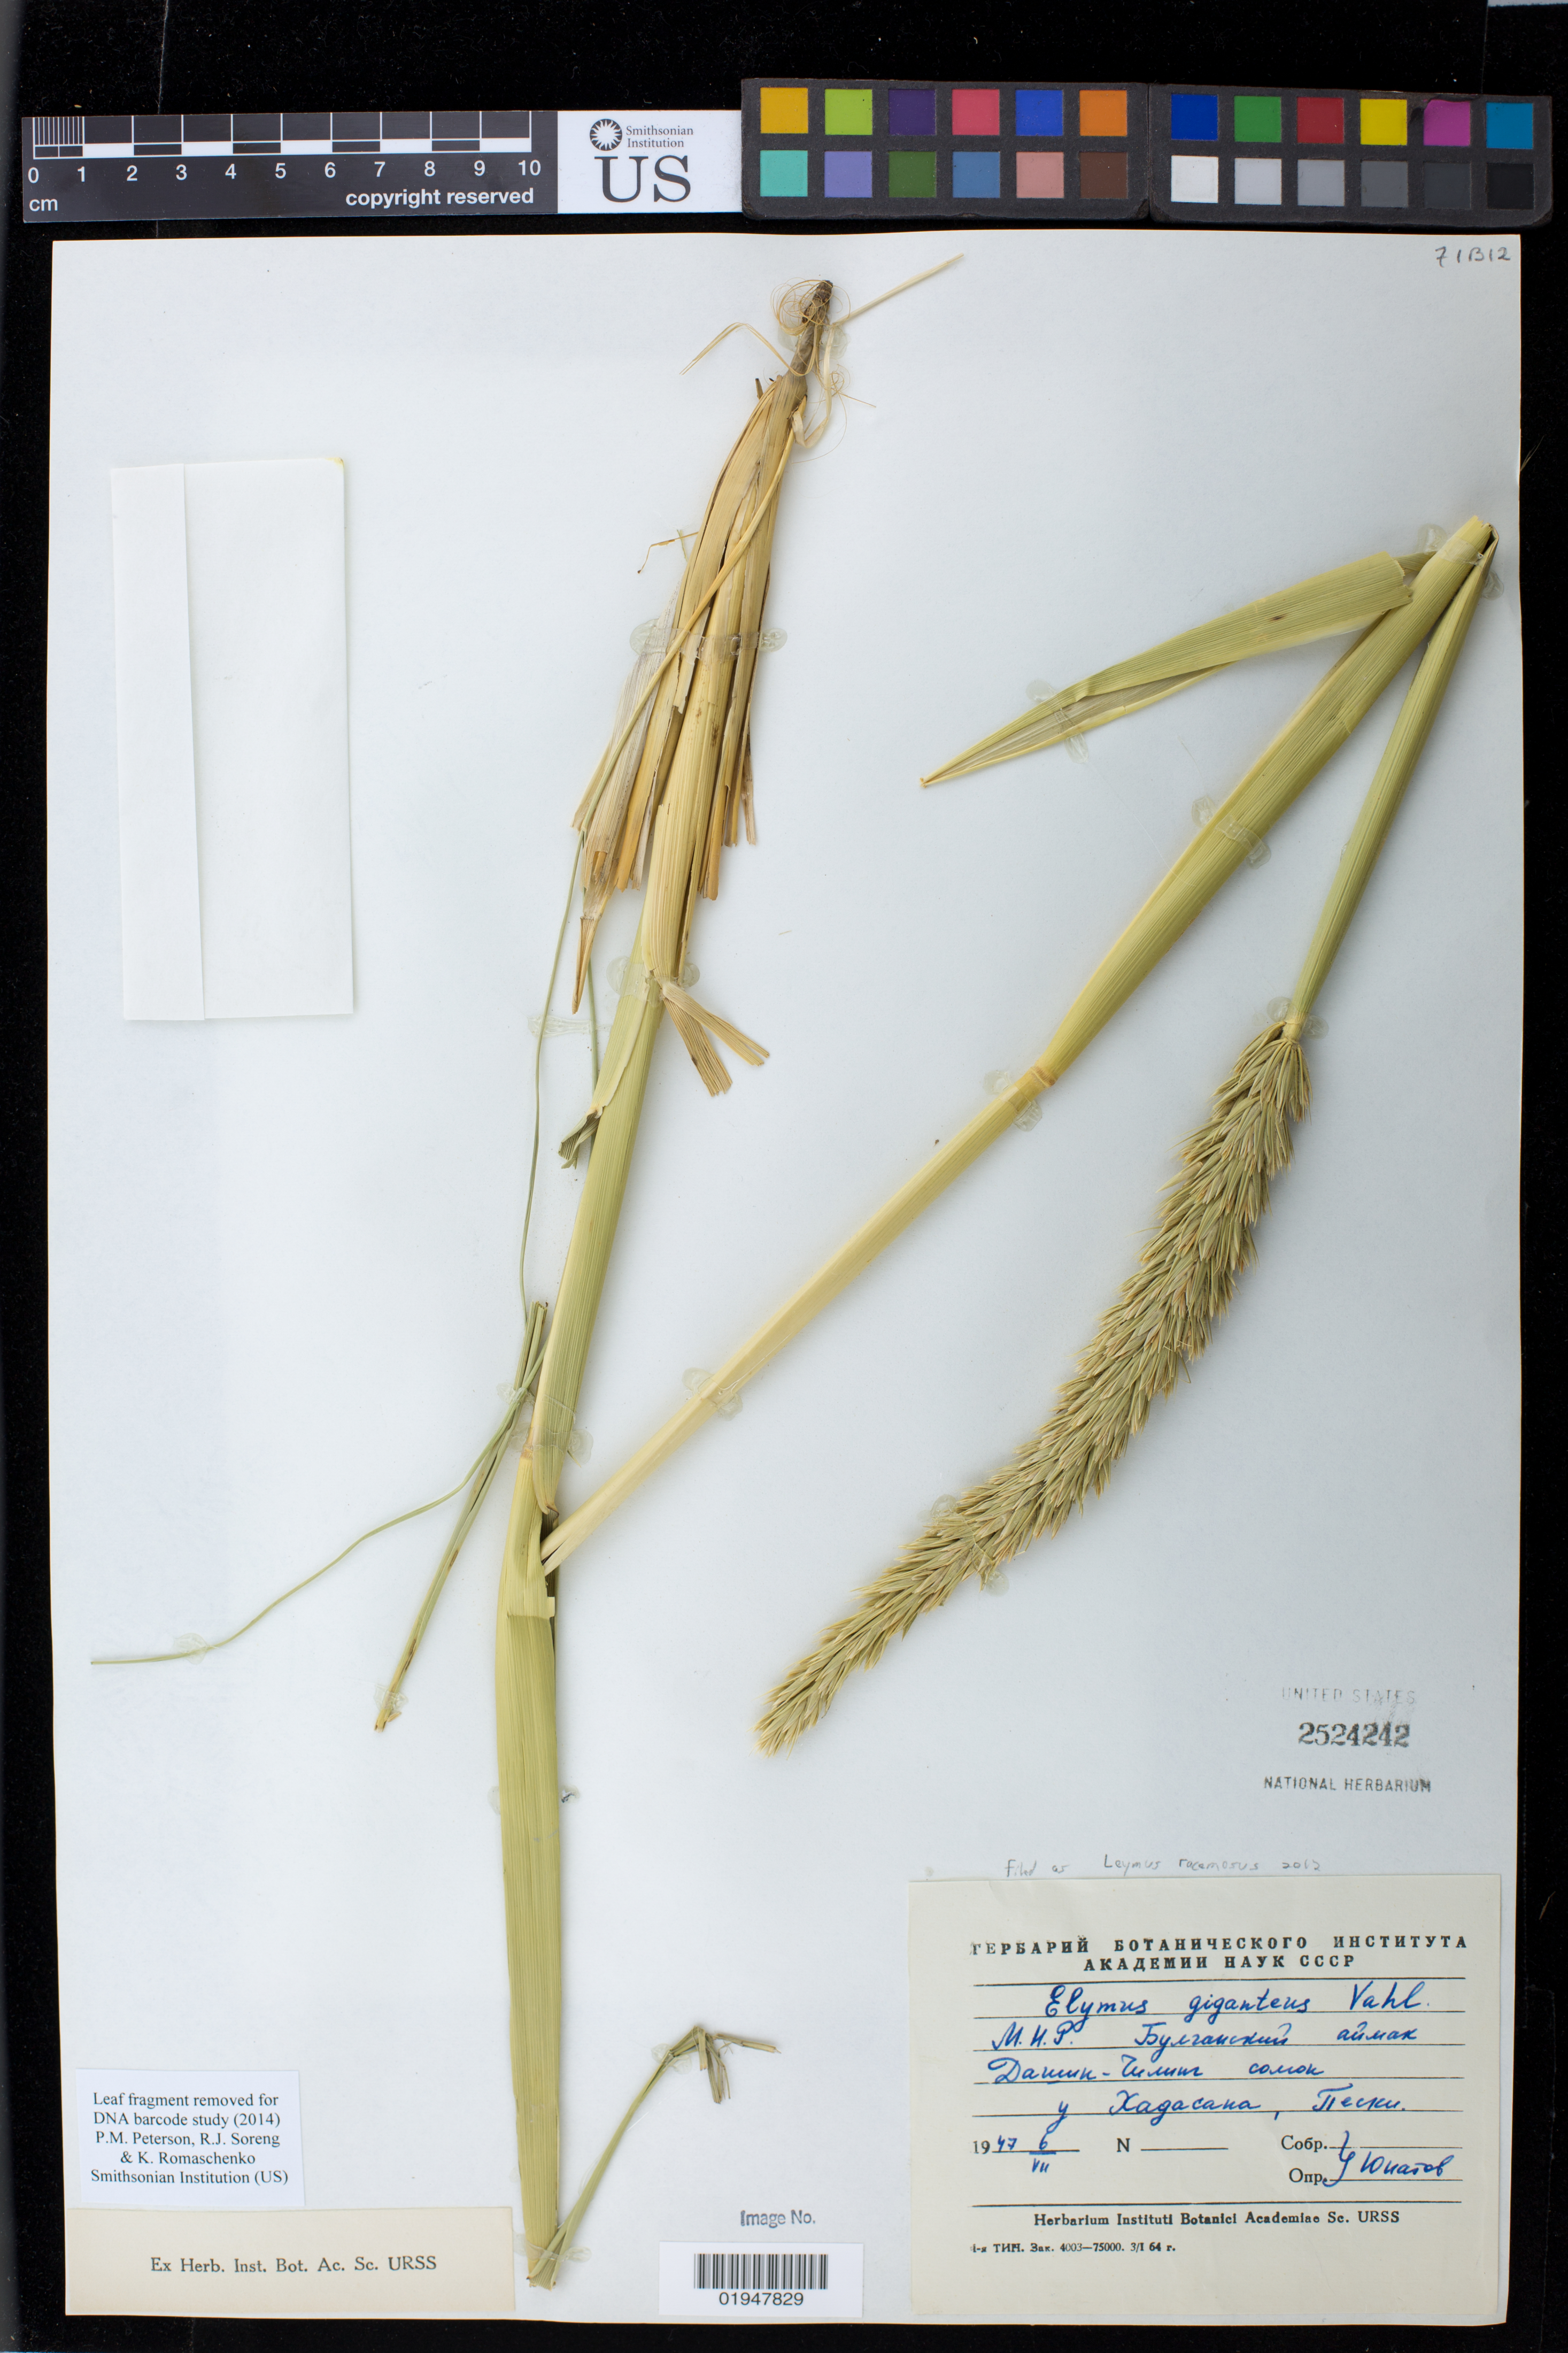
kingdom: Plantae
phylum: Tracheophyta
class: Liliopsida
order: Poales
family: Poaceae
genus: Leymus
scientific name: Leymus racemosus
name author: (Lam.) Tzvelev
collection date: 1947-07-06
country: Russian Federation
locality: Dashin Peski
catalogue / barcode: US 2524242